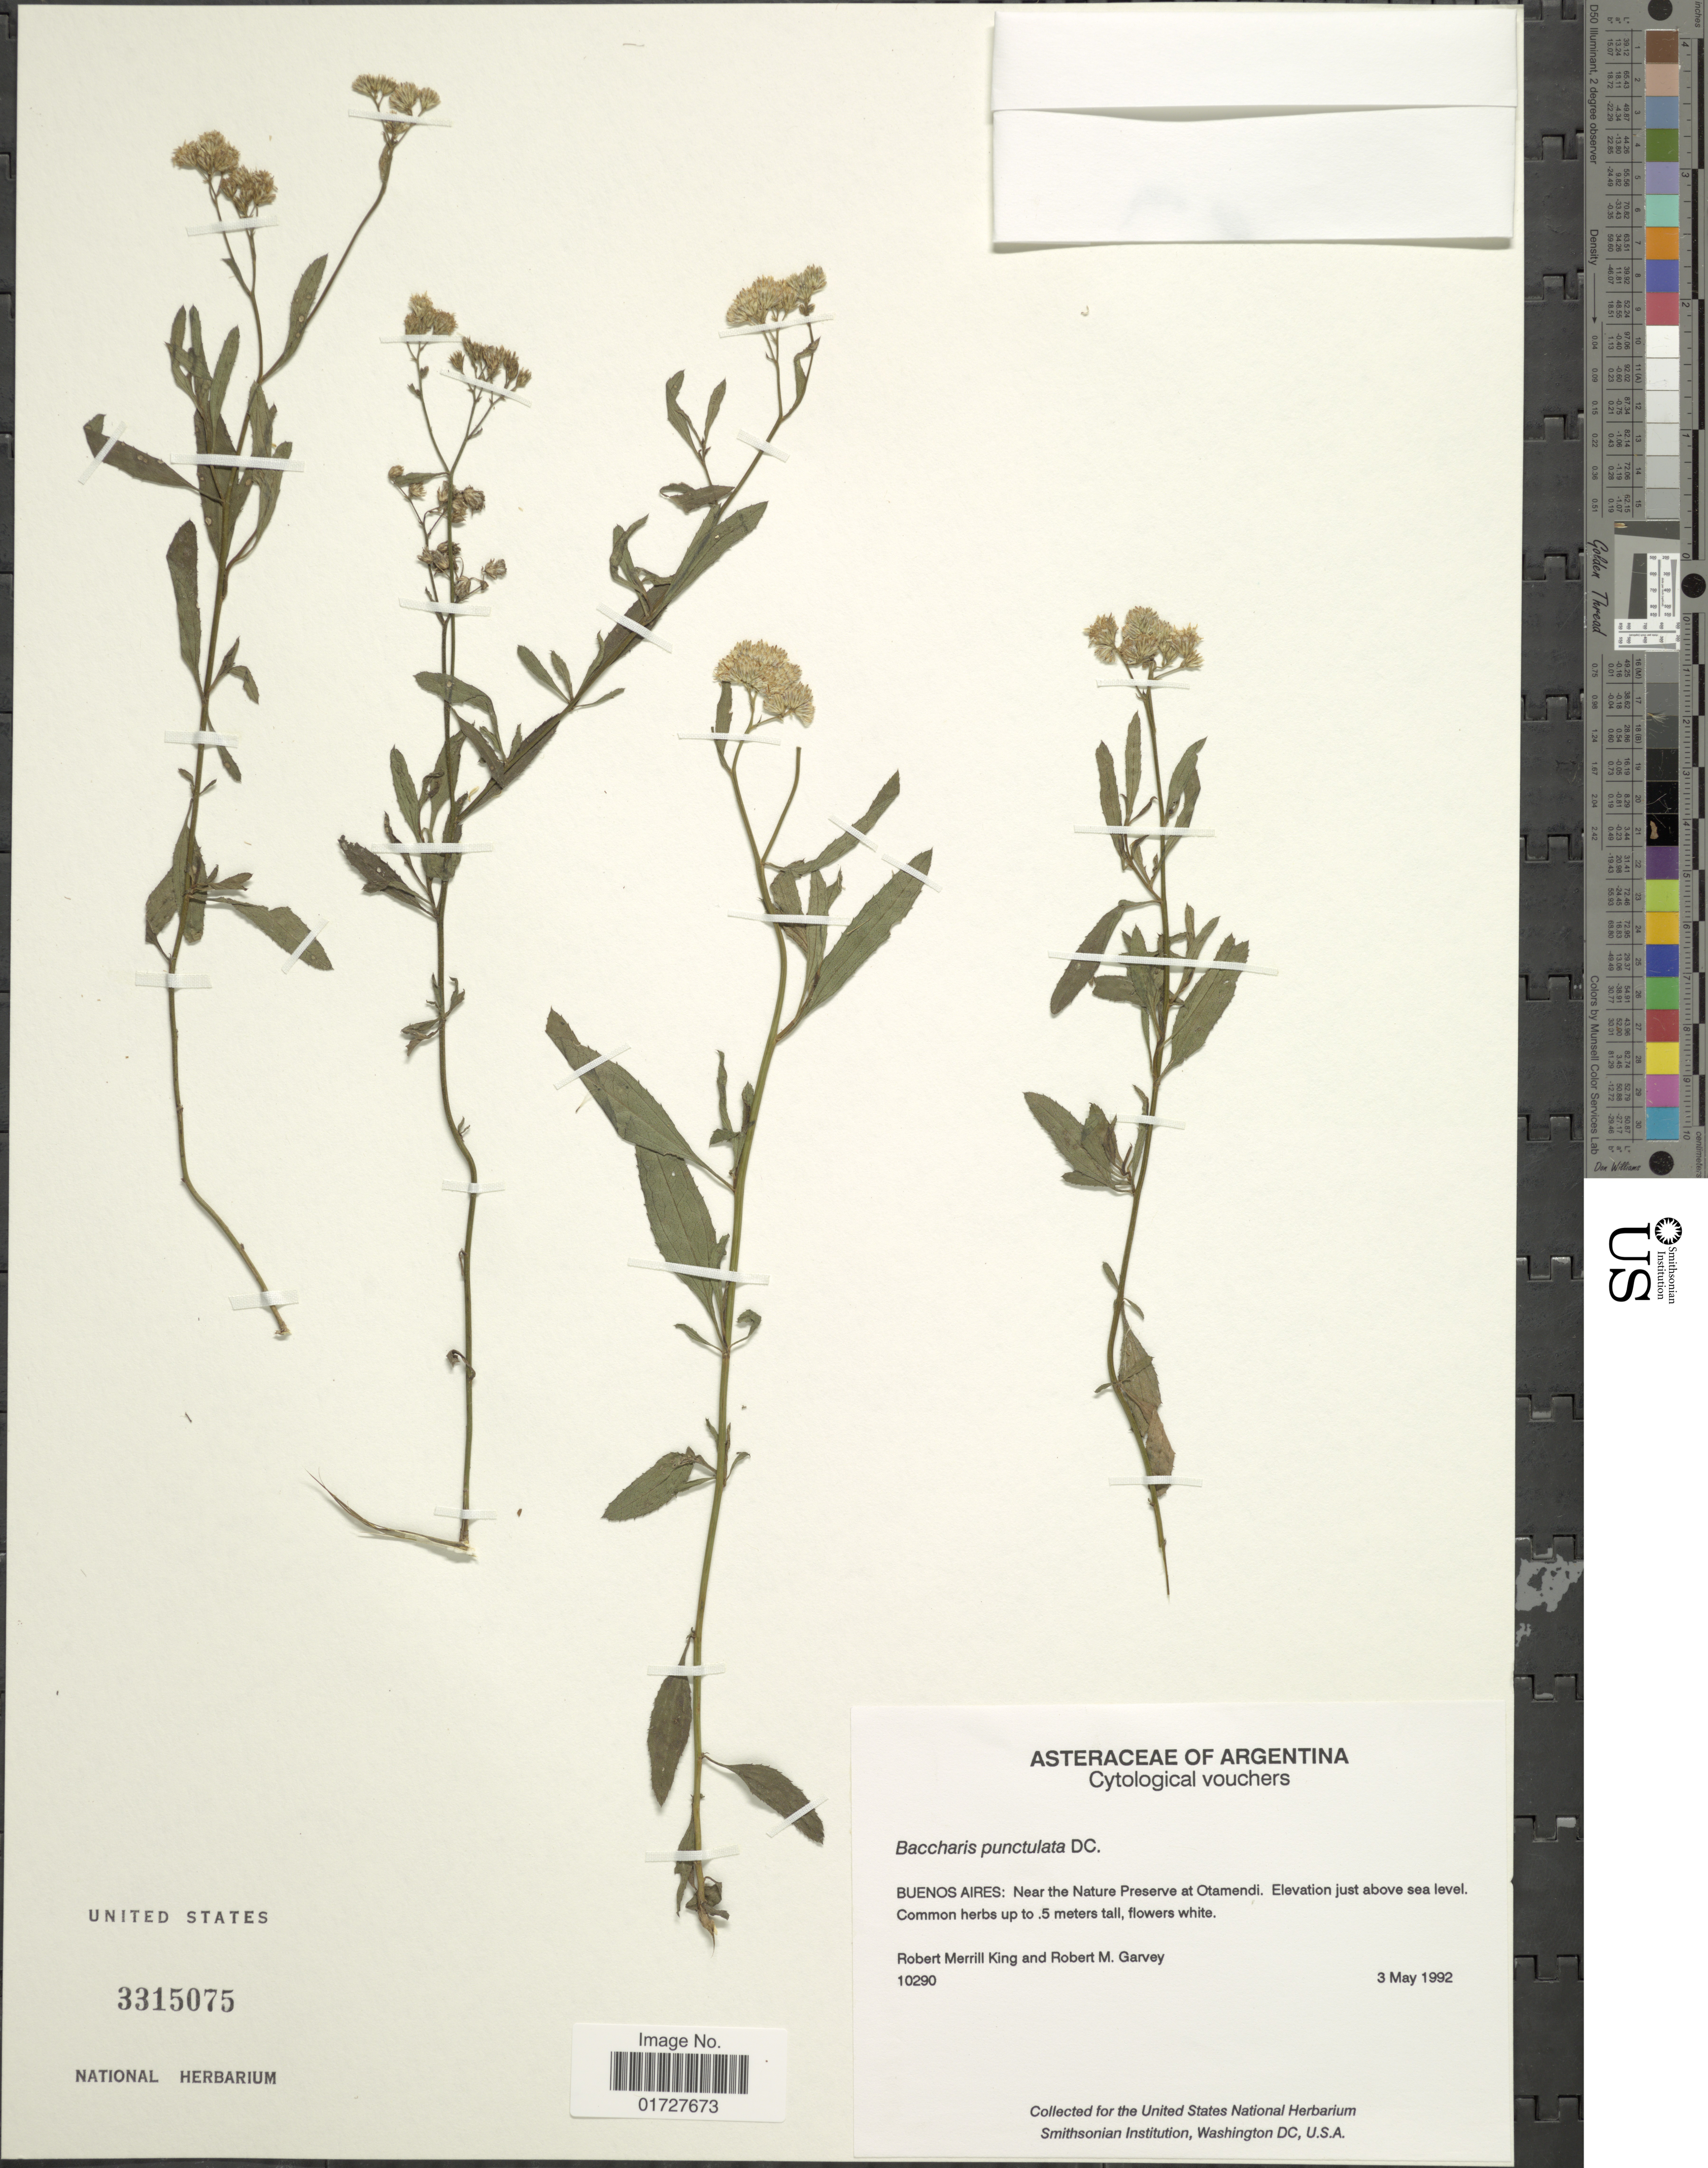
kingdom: Plantae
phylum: Tracheophyta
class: Magnoliopsida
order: Asterales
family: Asteraceae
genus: Baccharis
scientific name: Baccharis punctulata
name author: DC.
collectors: R. M. King & R. Garvey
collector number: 10290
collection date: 1992-05-03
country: Argentina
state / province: Buenos Aires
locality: Near the Nature Preserve at Otamendi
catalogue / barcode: US 3315075